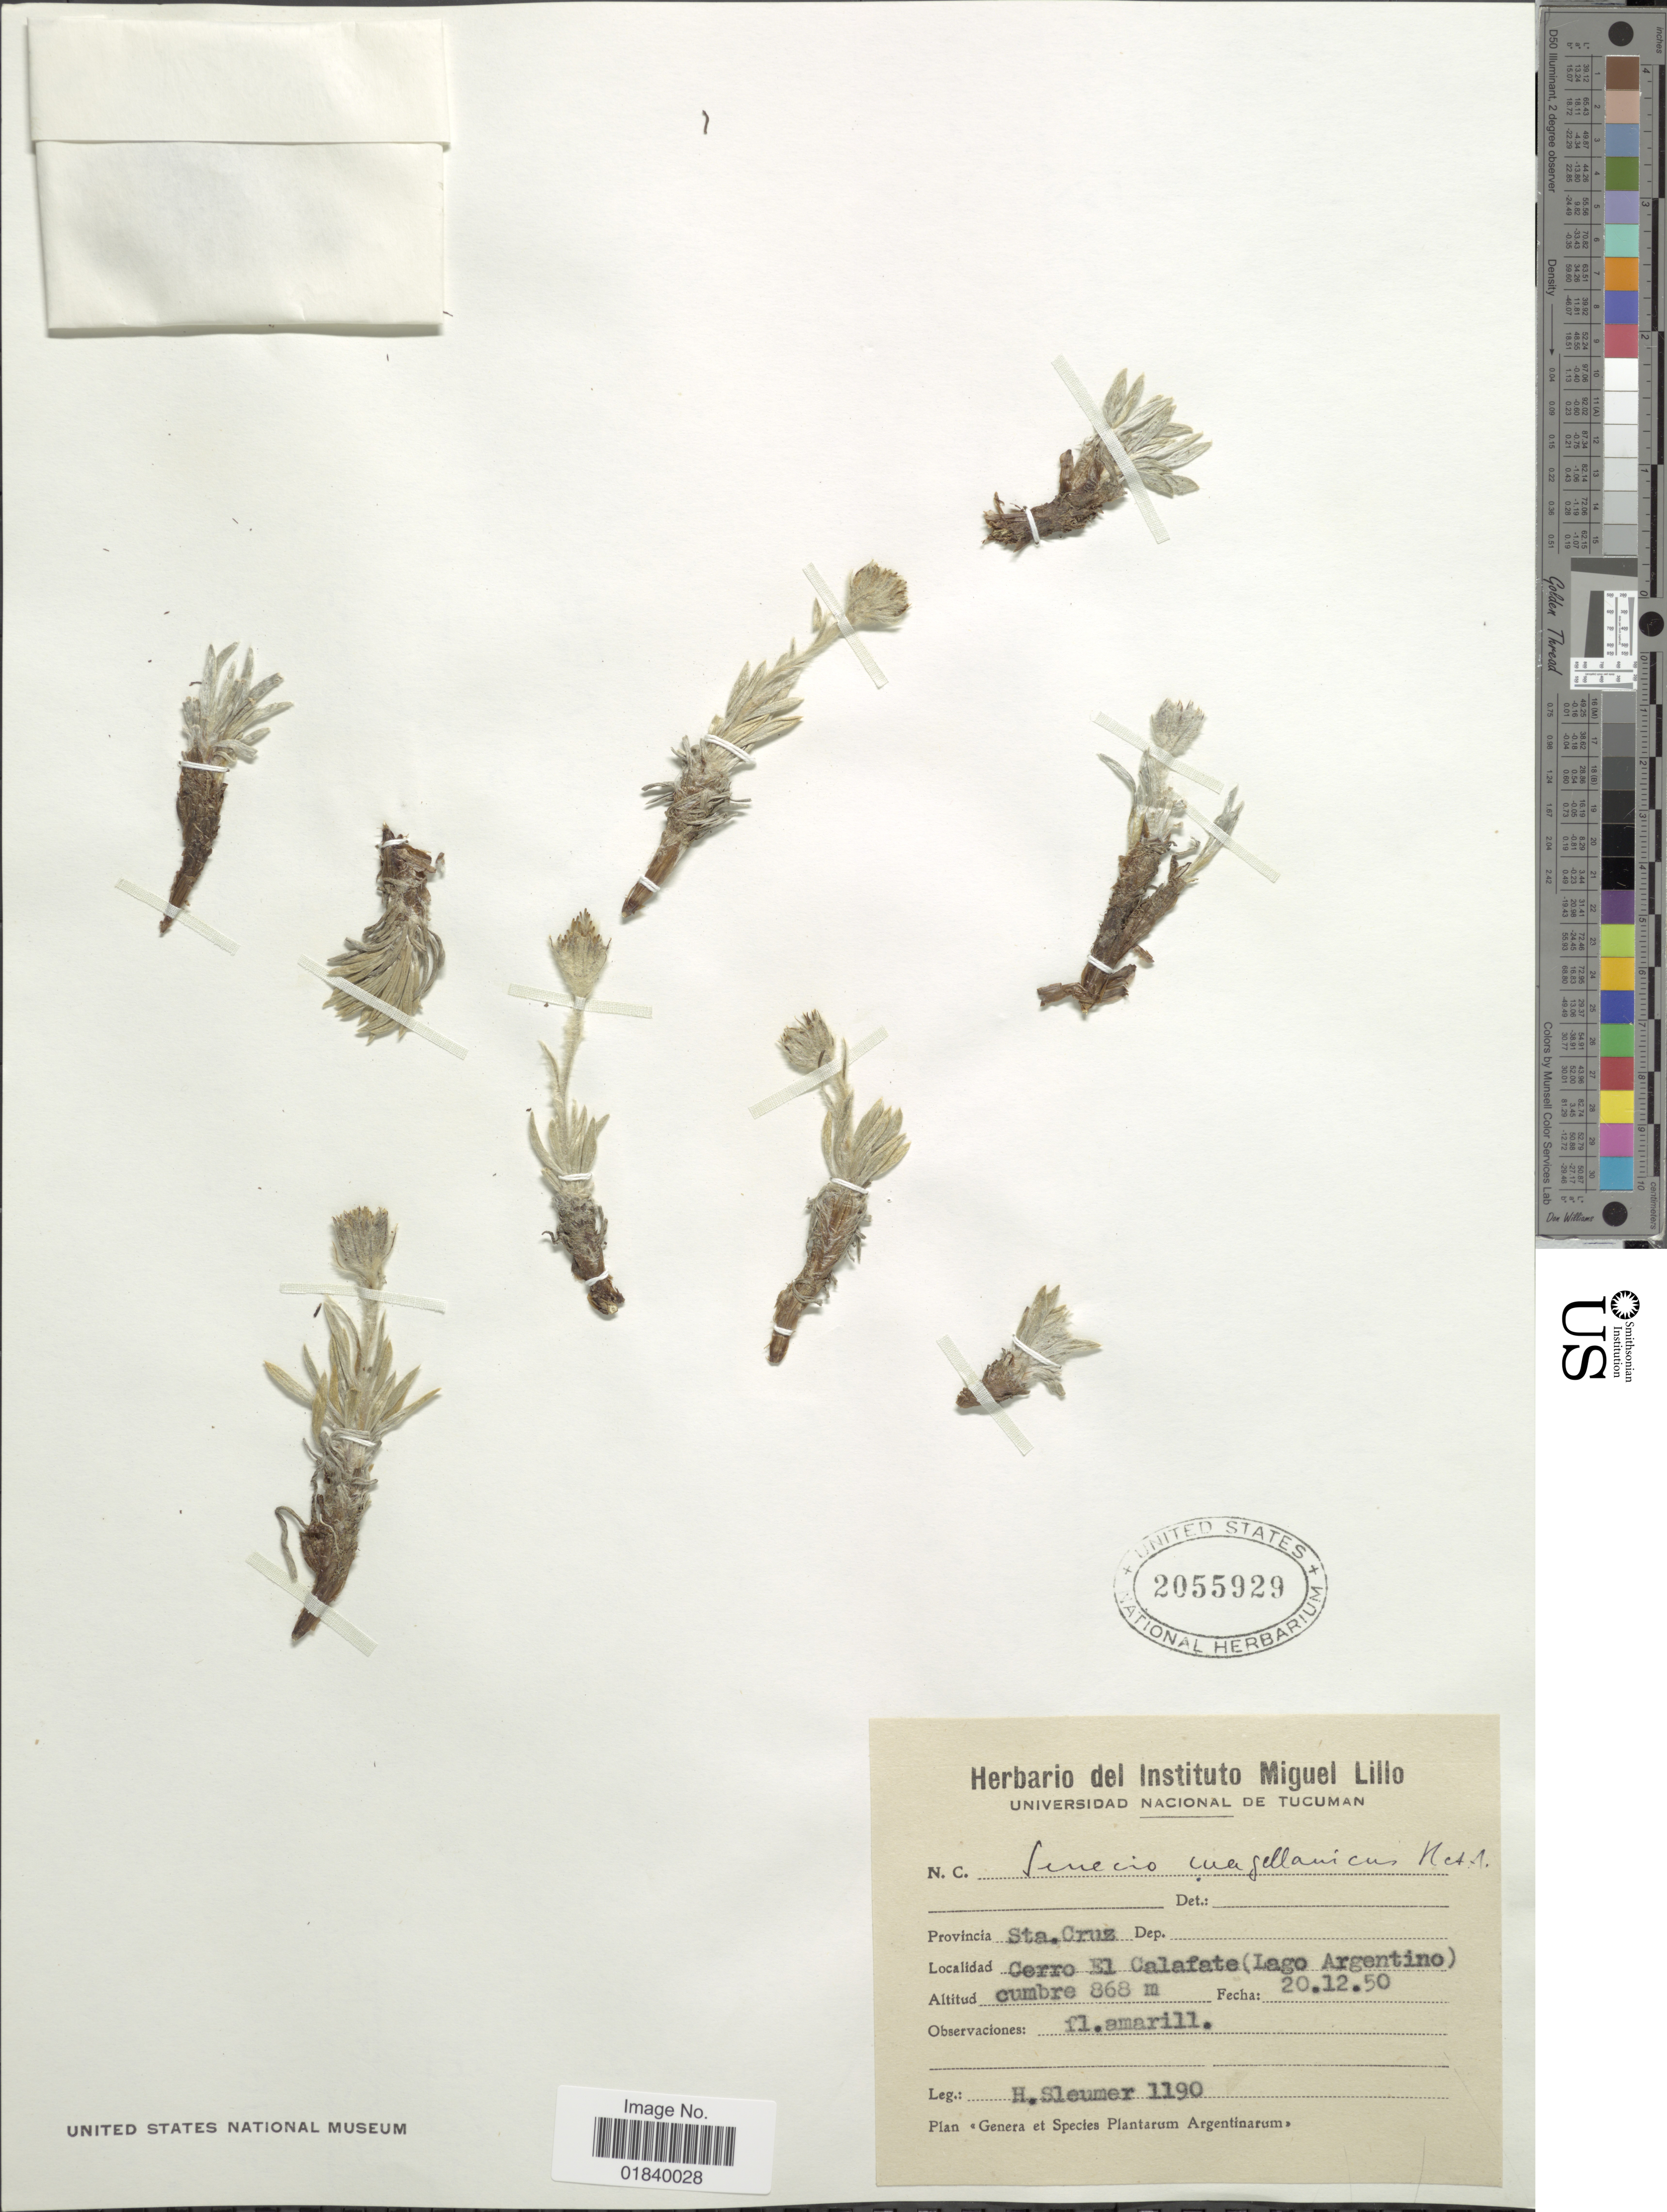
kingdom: Plantae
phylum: Tracheophyta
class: Magnoliopsida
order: Asterales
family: Asteraceae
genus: Senecio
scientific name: Senecio magellanicus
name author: Hook. & Arn.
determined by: Salomon, Luciana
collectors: H. O. Sleumer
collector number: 1190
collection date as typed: Transcribed d/m/y: 20/12/50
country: Argentina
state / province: Santa Cruz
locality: Provincia Sta Cruz. Cerro El Calafate (Lago Argentino).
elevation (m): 868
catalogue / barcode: US 2055929